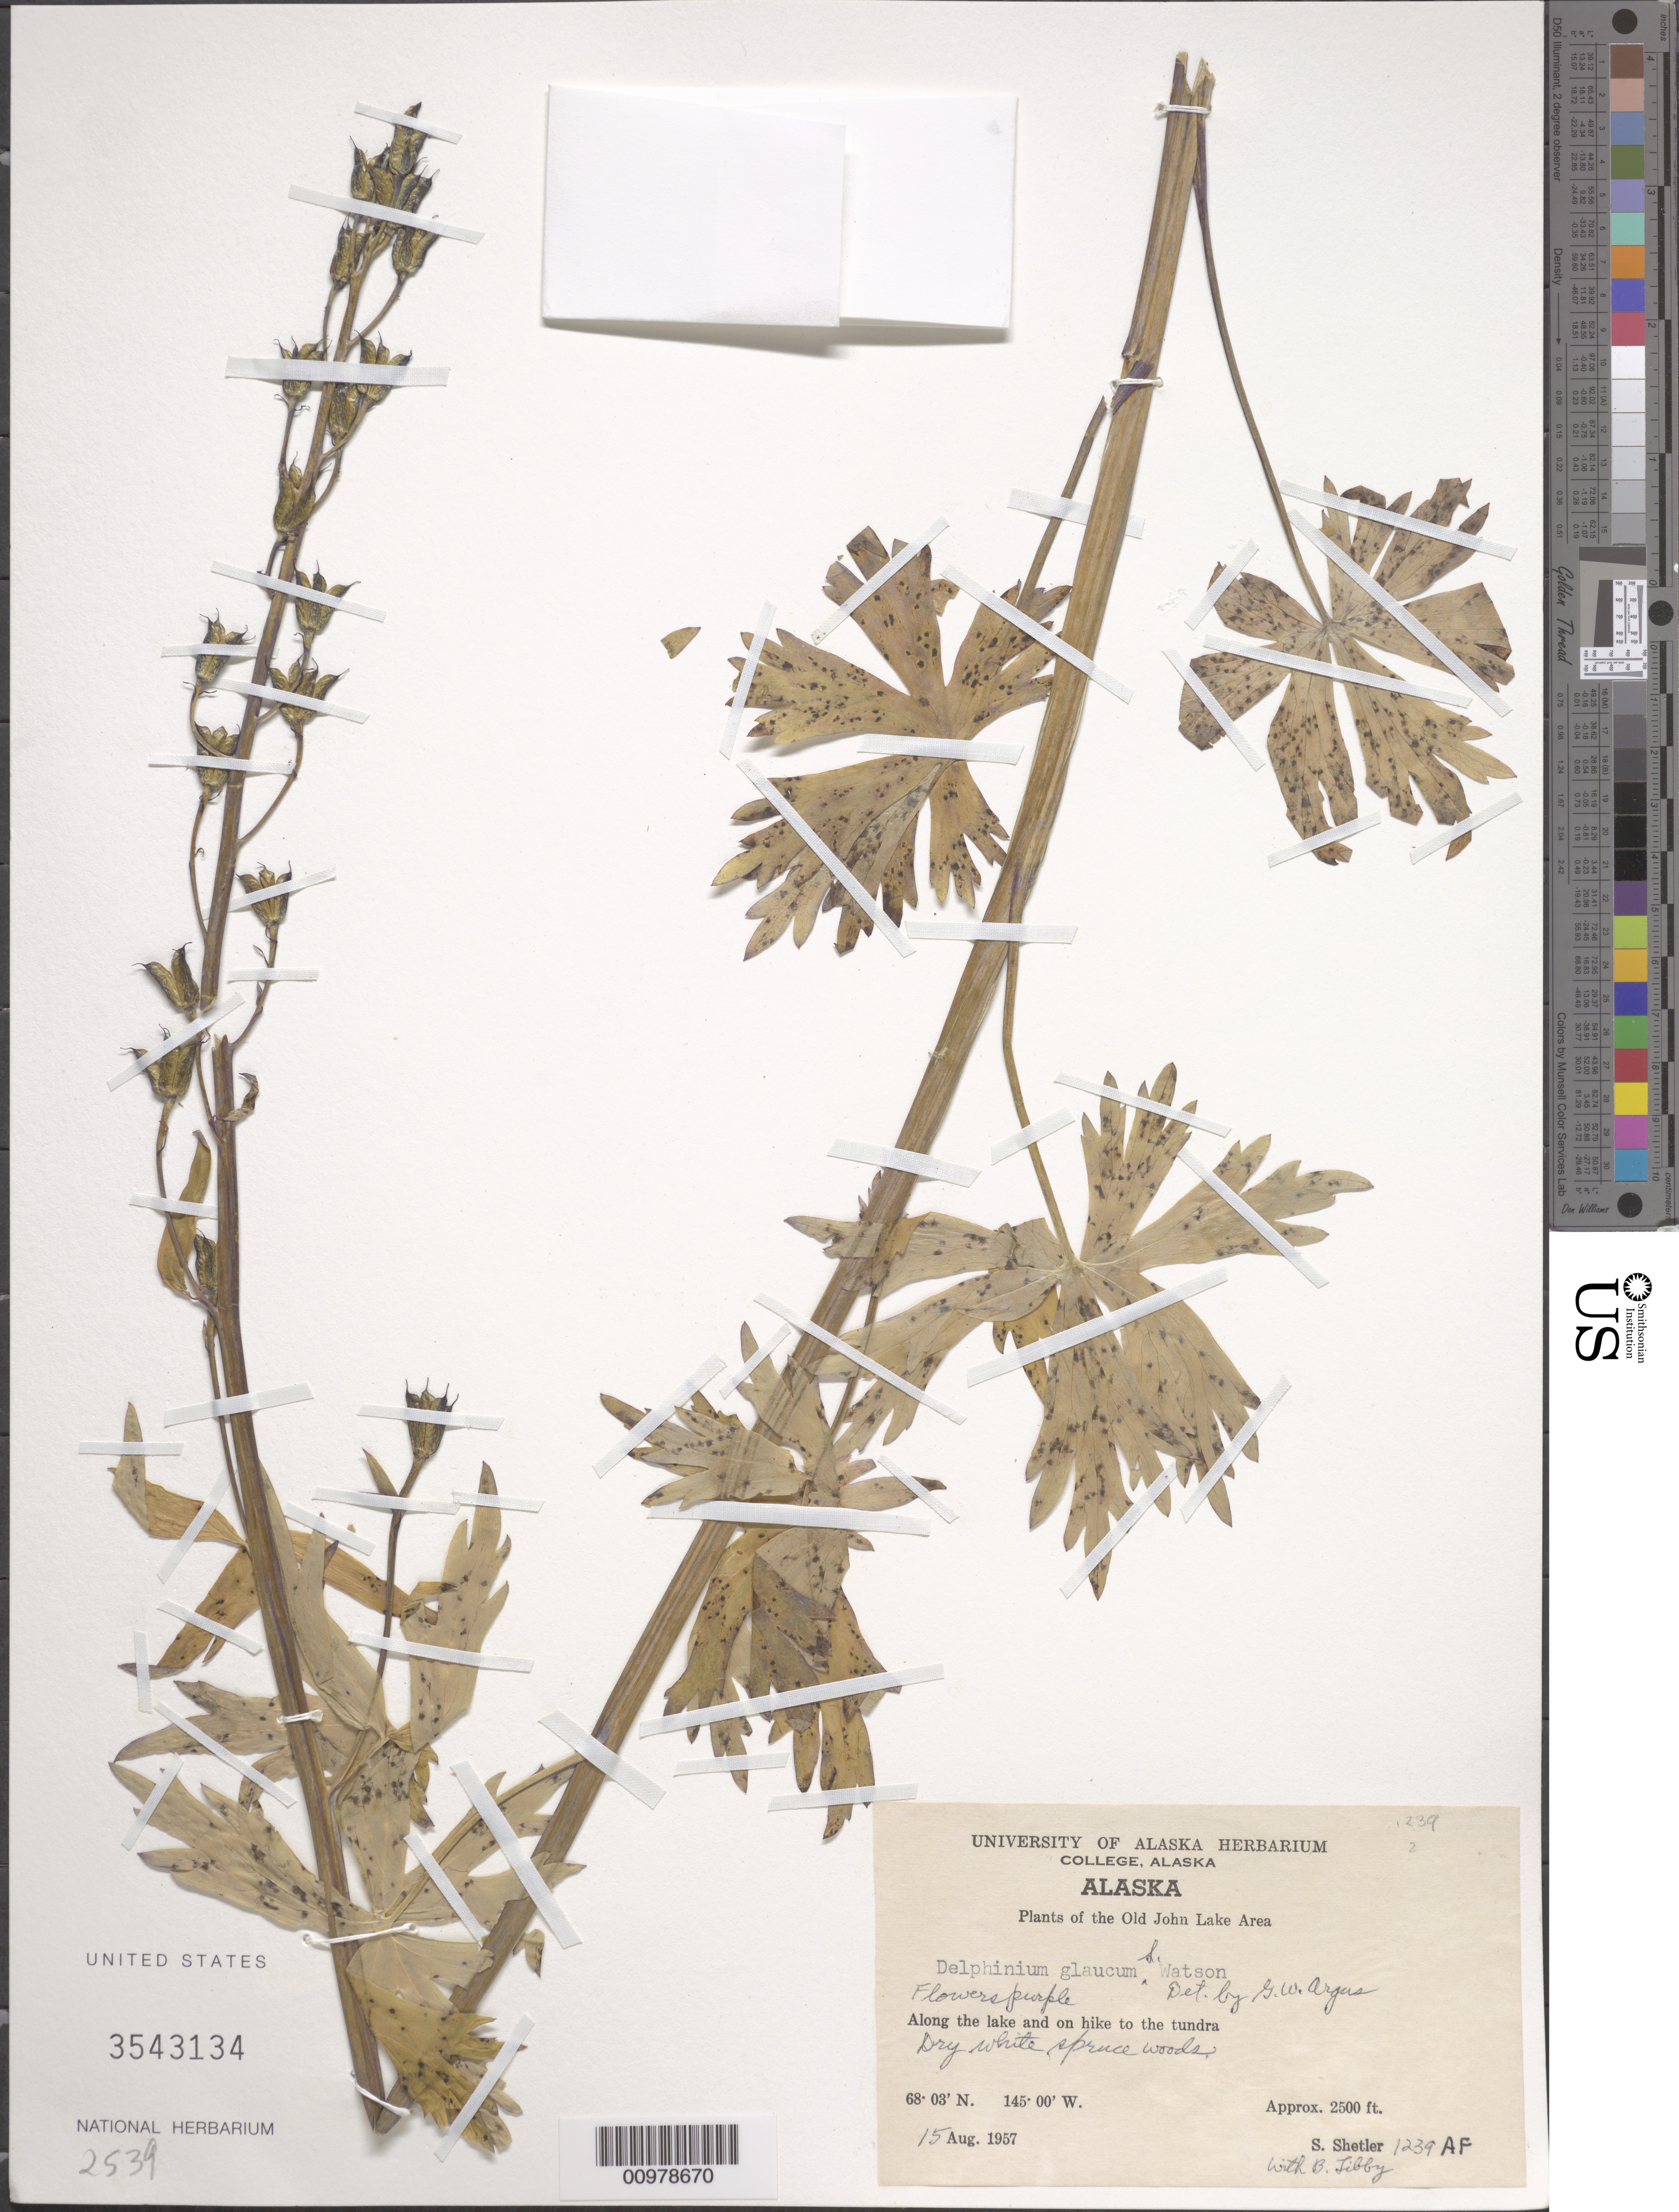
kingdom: Plantae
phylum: Tracheophyta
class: Magnoliopsida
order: Ranunculales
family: Ranunculaceae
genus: Delphinium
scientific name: Delphinium glaucum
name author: S. Watson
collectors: S. Shetler & B. Libby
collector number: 1239AF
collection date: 1957-08-15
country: United States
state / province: Alaska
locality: The Old John Lake Area. Along the lake and on hike to the tundra.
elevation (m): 762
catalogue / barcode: US 3543134